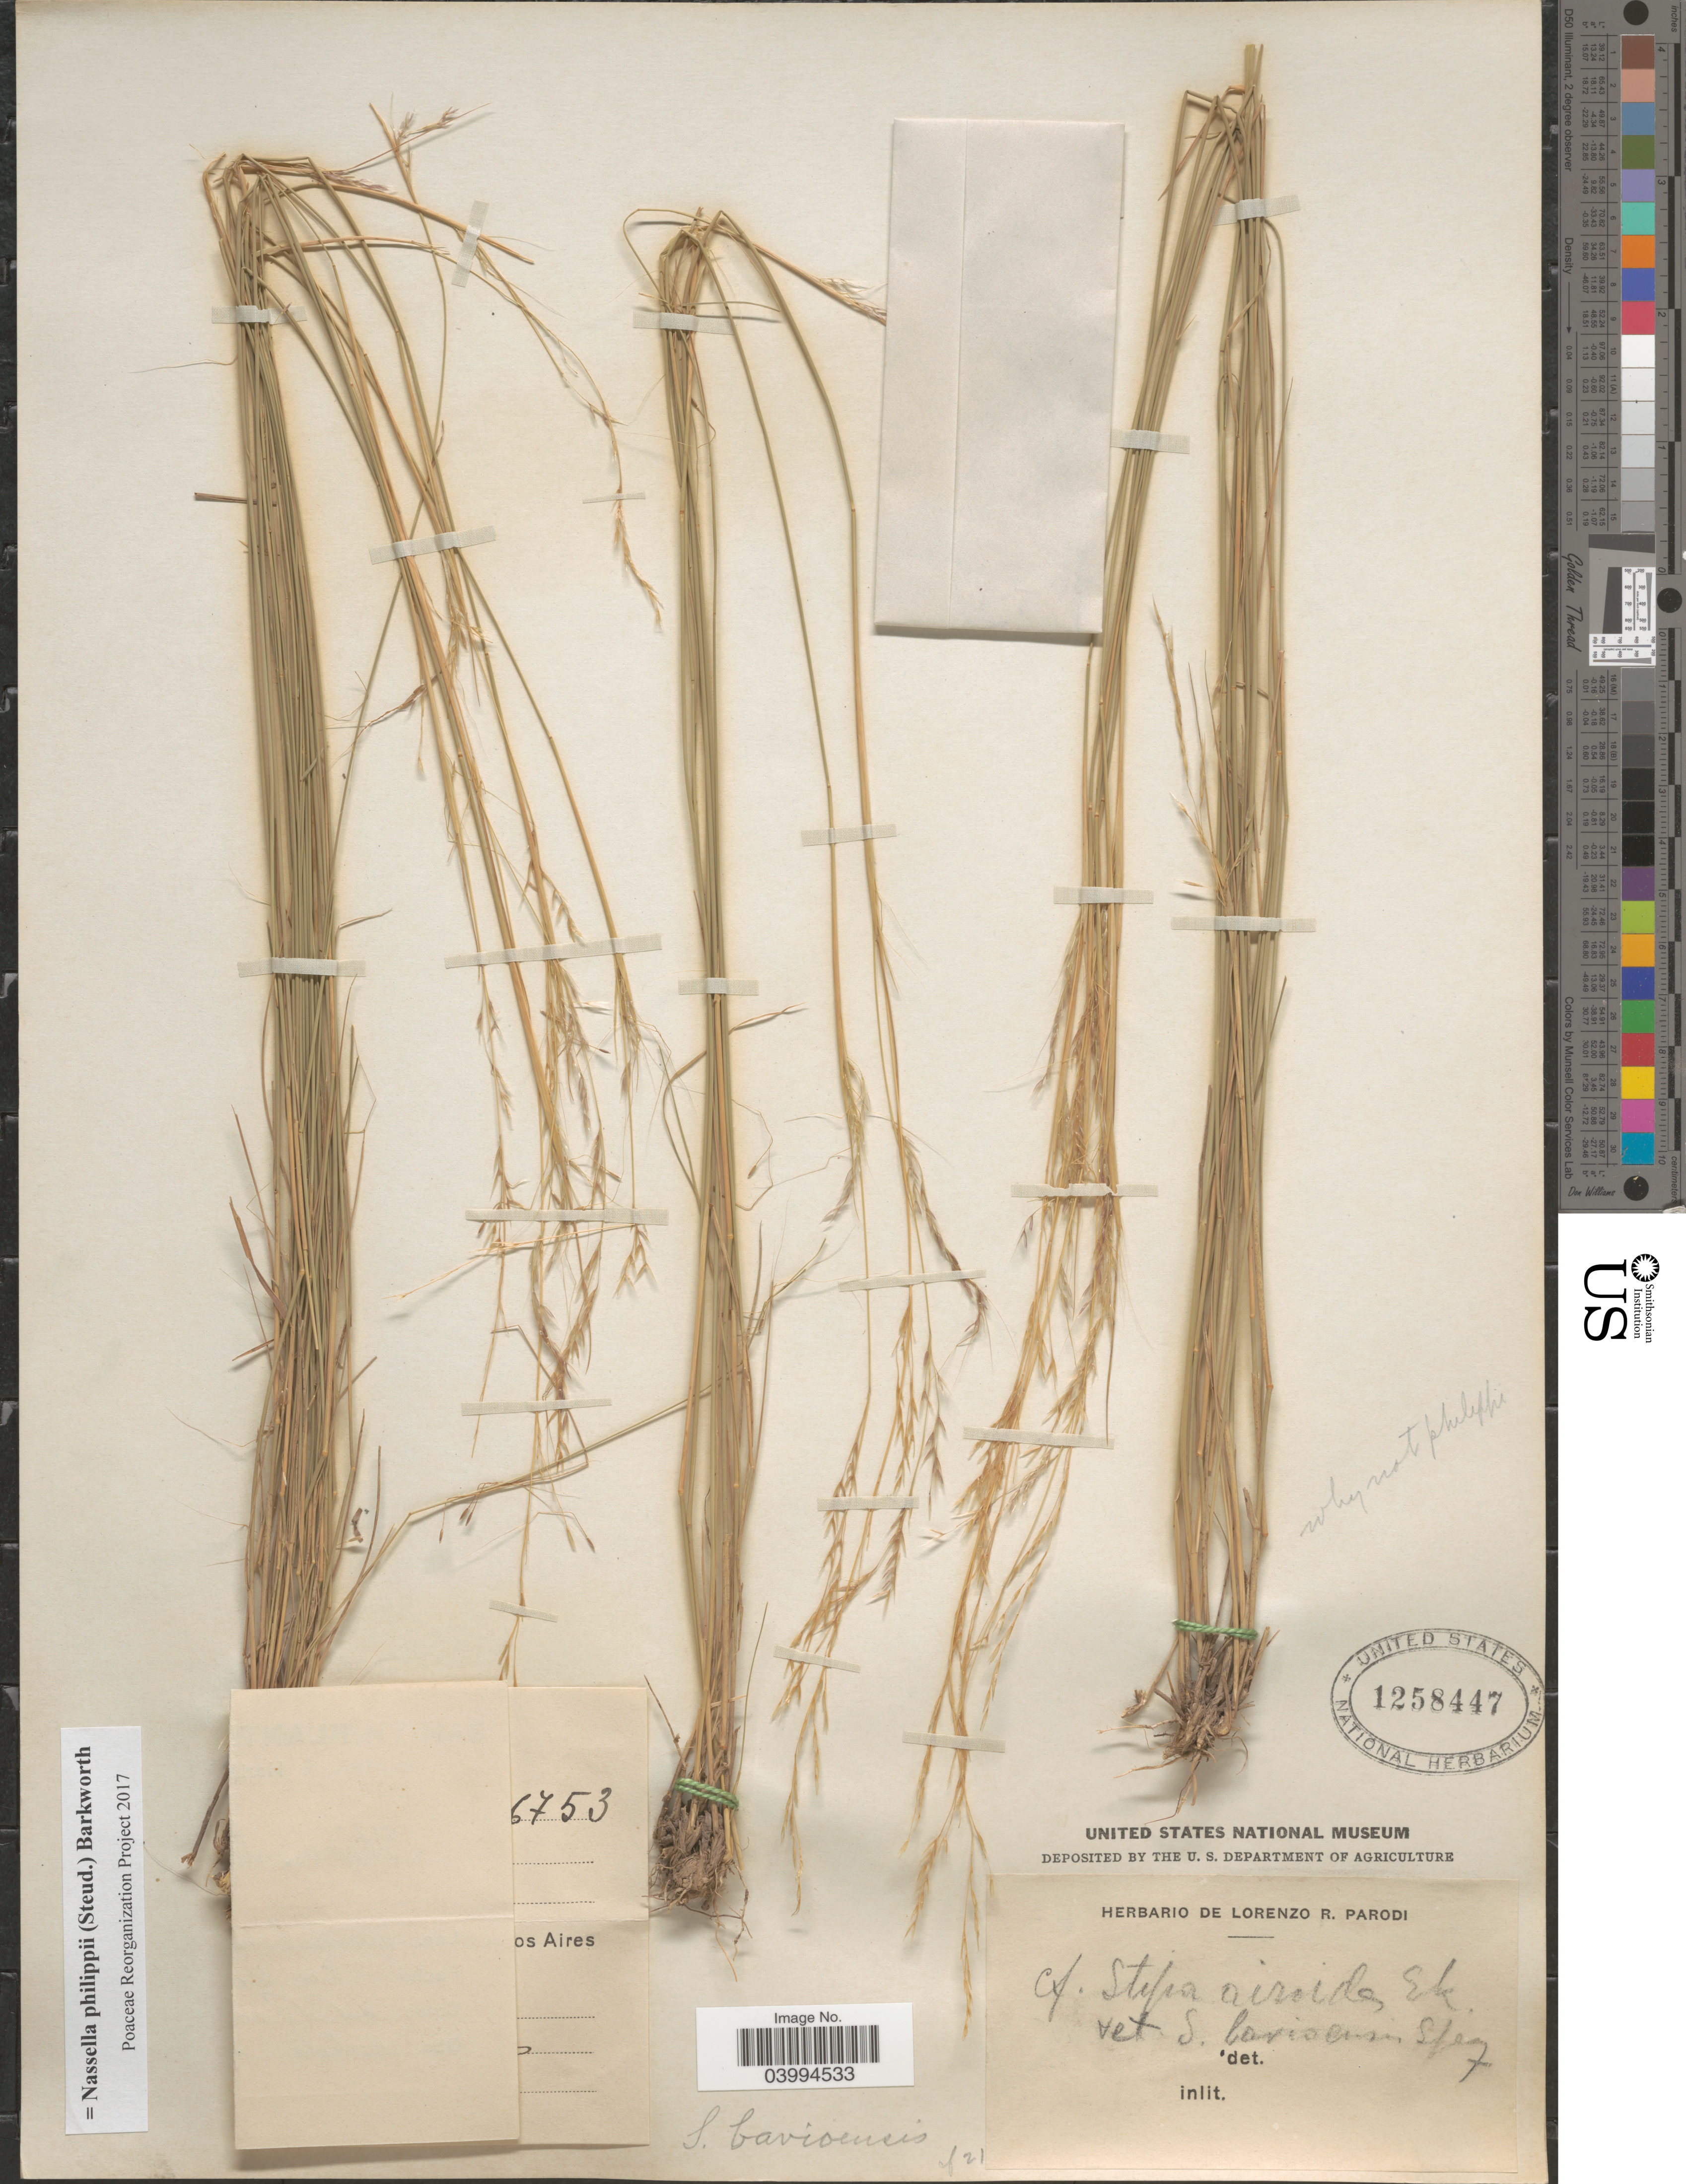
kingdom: Plantae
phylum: Tracheophyta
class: Liliopsida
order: Poales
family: Poaceae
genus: Nassella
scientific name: Nassella philippii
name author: (Steud.) Barkworth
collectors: Ex Herb. de Lorenzo R. Parodi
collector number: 6753?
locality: [illegible text]os Aires.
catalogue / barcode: US 1258447